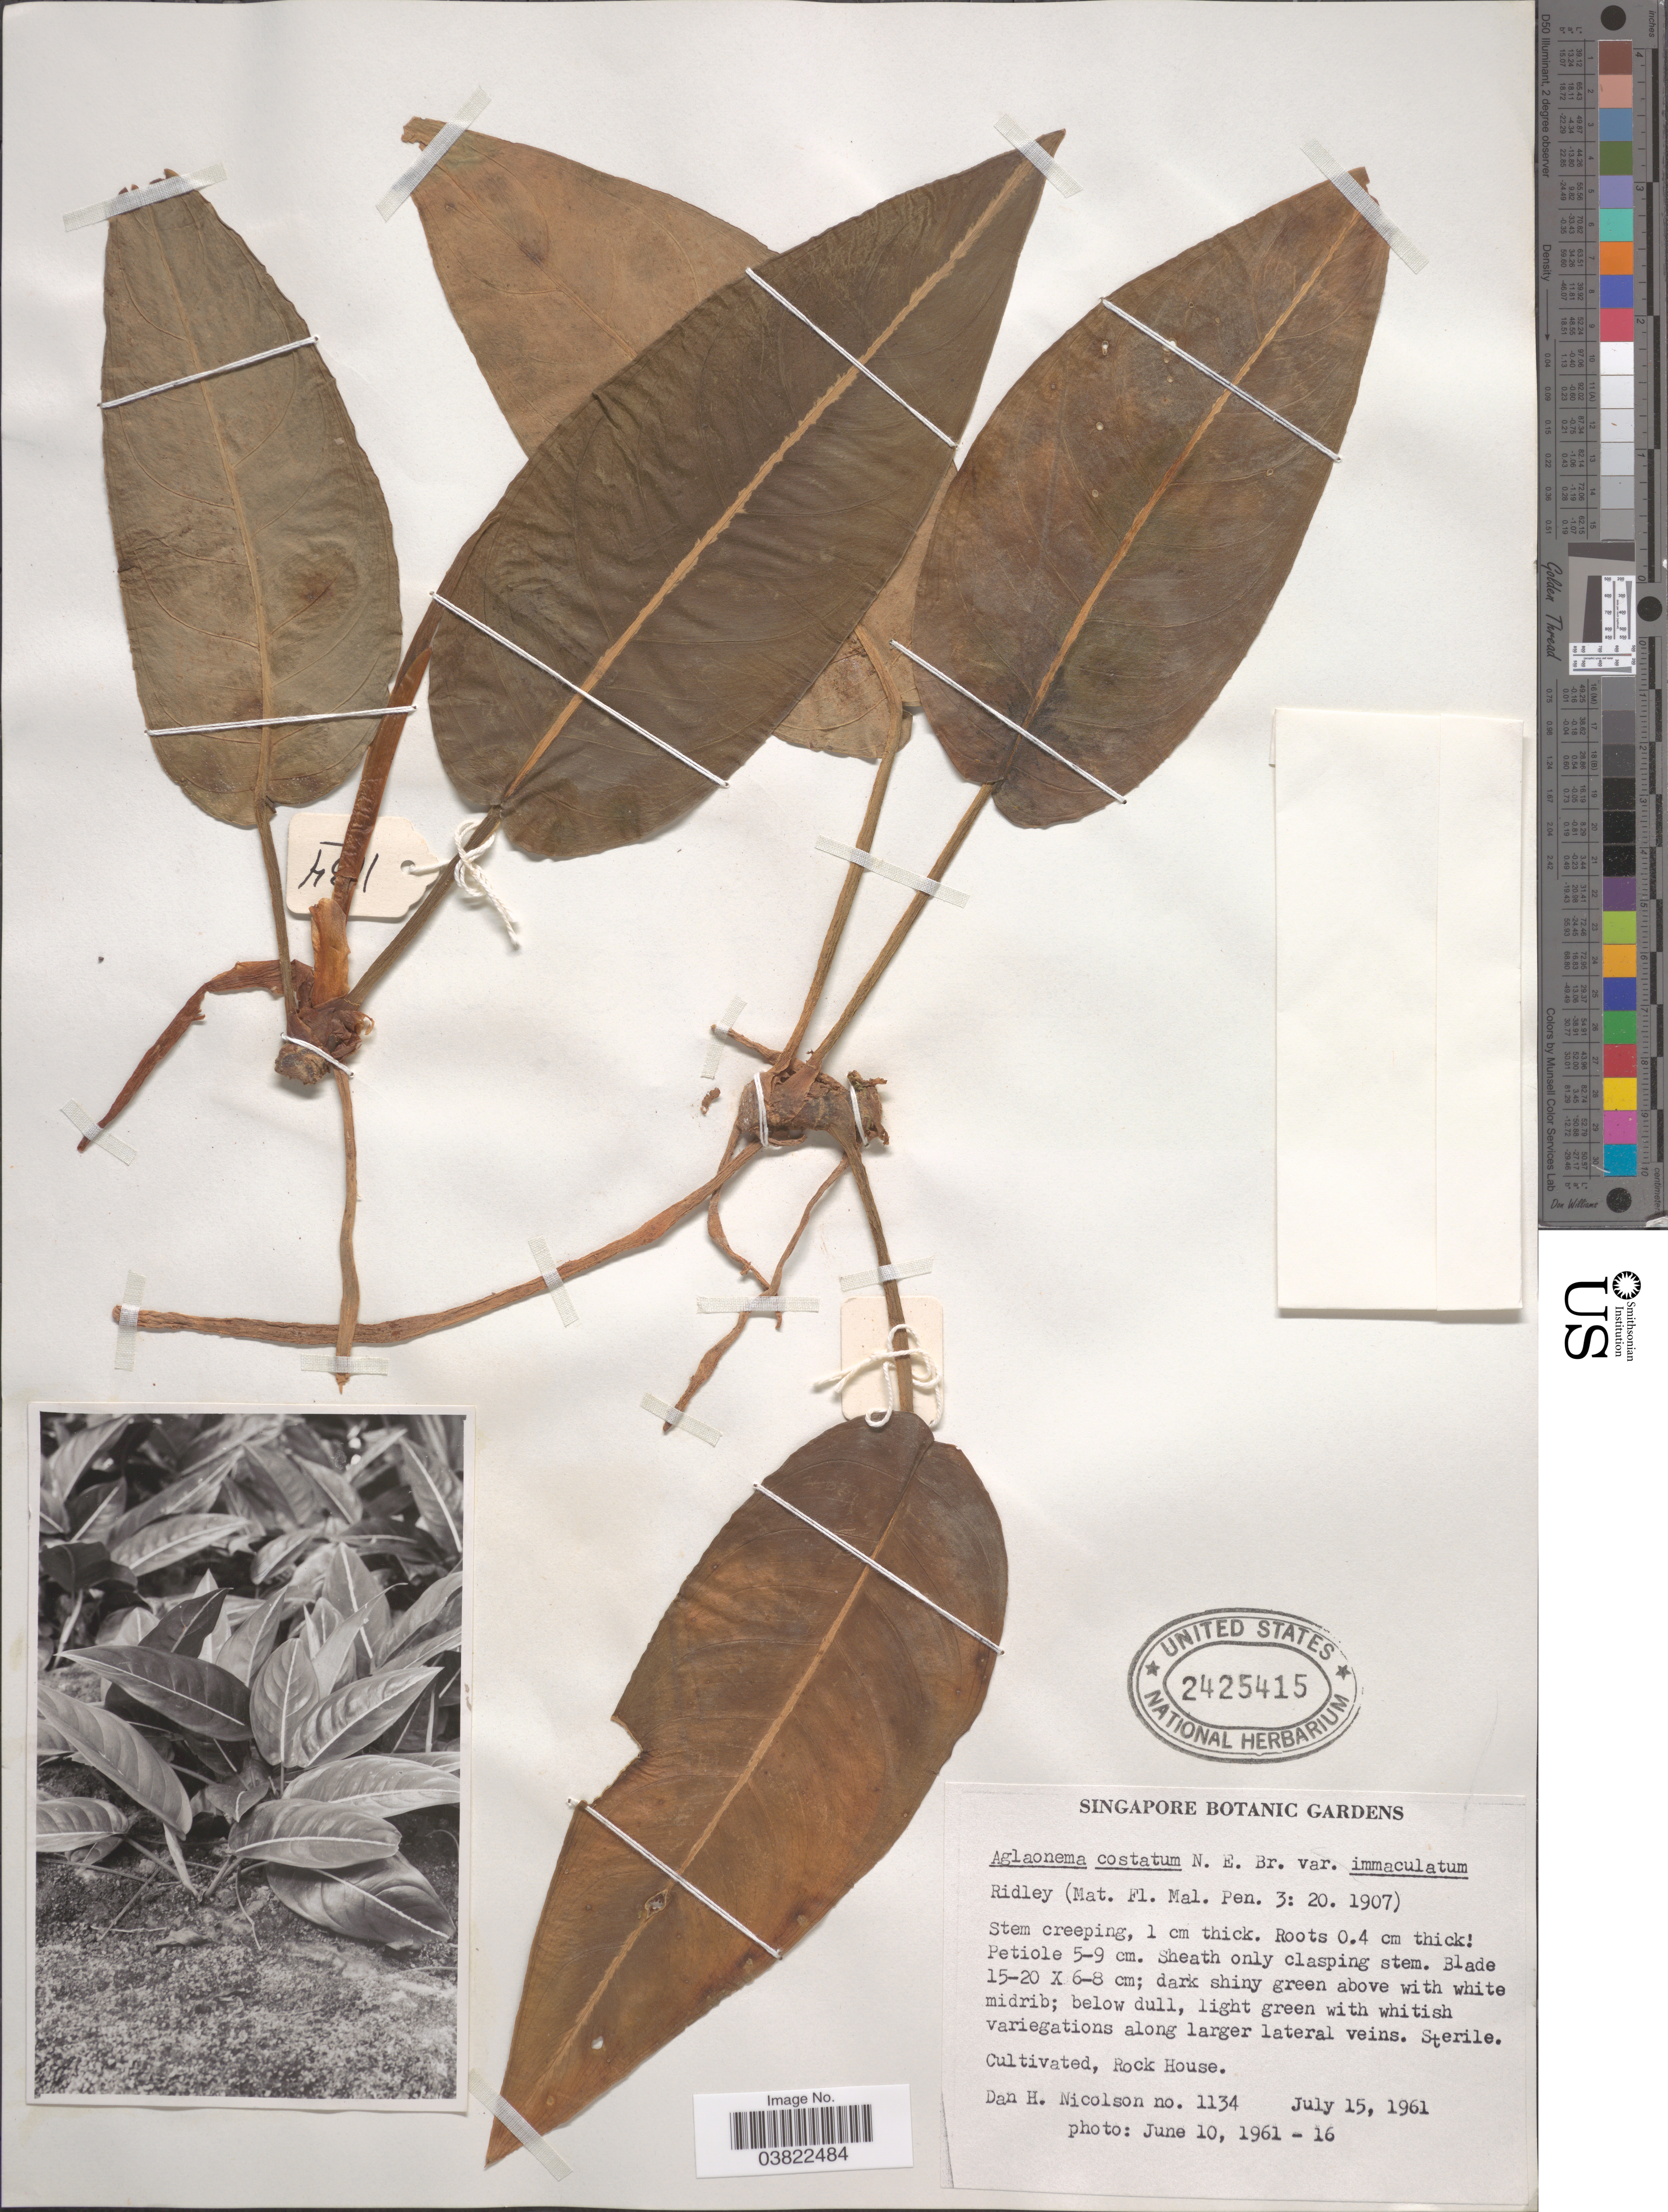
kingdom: Plantae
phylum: Tracheophyta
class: Liliopsida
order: Alismatales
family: Araceae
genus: Aglaonema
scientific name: Aglaonema costatum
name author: N.E. Br.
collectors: D. H. Nicolson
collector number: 1134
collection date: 1961-07-15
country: Singapore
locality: Singapore Botanic Gardens. Rock House.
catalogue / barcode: US 2425415